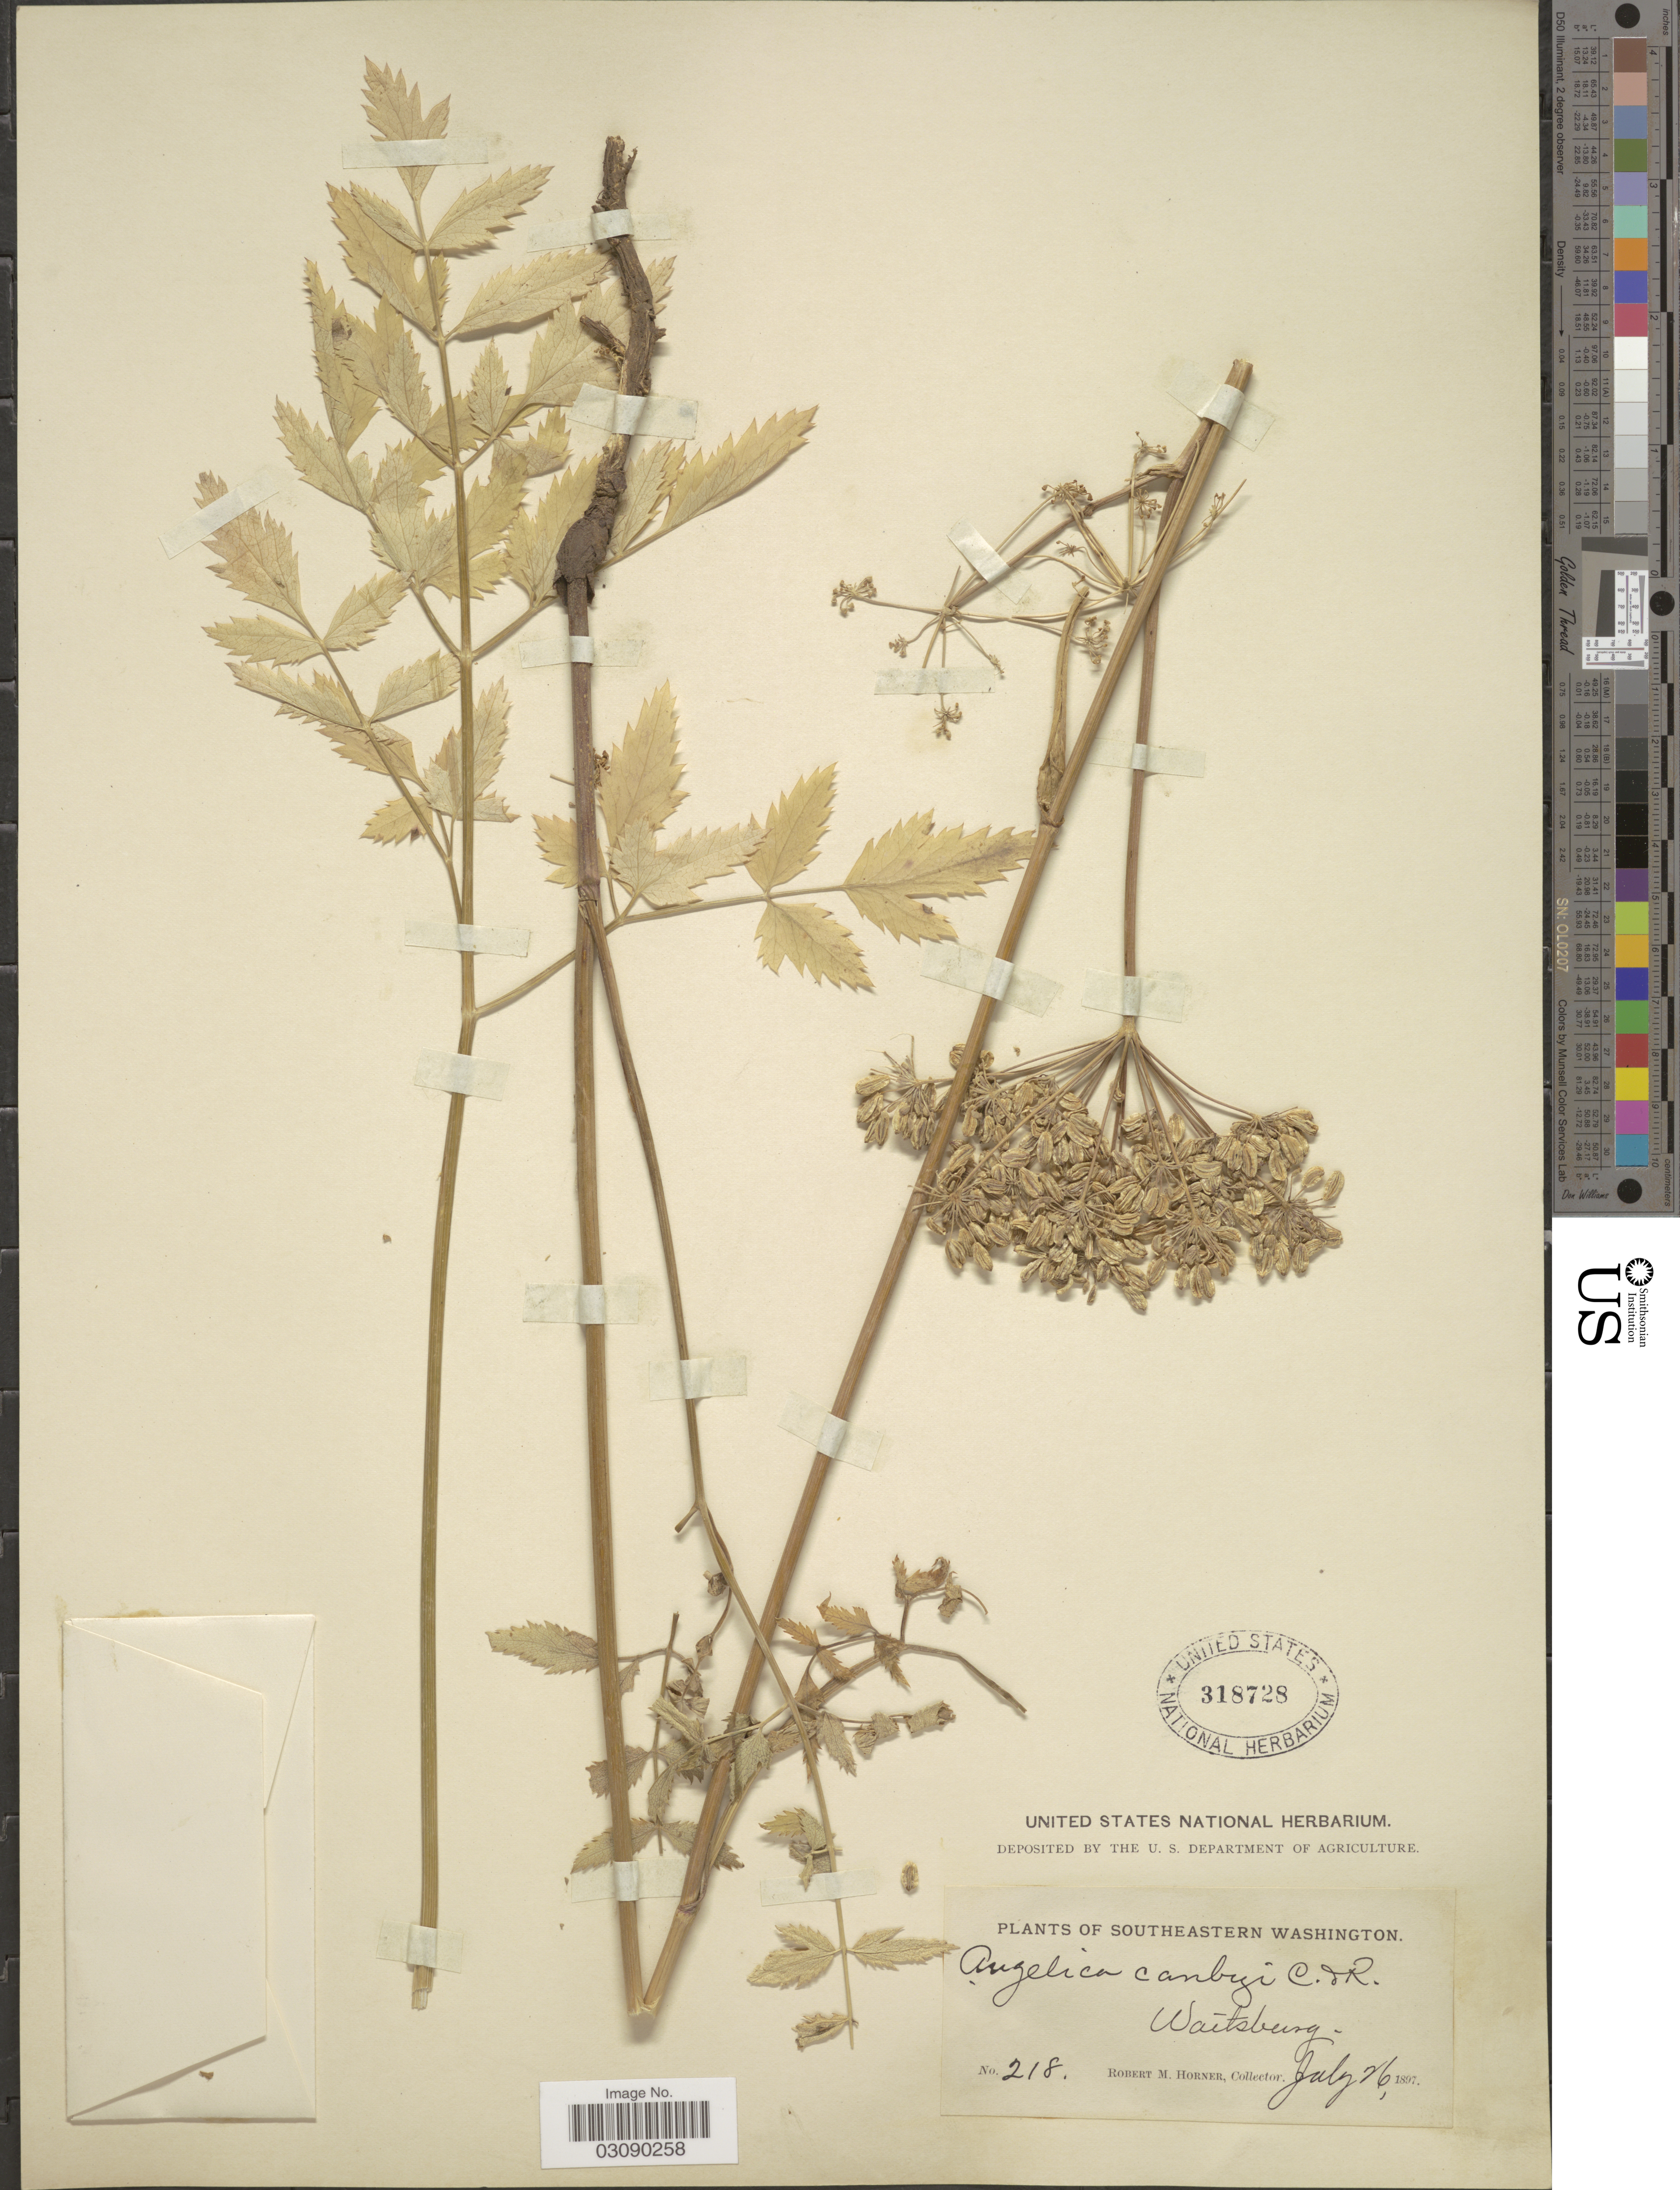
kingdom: Plantae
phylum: Tracheophyta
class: Magnoliopsida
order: Apiales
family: Apiaceae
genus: Angelica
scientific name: Angelica canbyi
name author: J.M. Coult. & Rose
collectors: R. Horner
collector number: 218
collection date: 1897-07-26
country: United States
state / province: Washington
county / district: Walla Walla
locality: Southeastern Washington. Waitsburg.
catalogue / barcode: US 318728